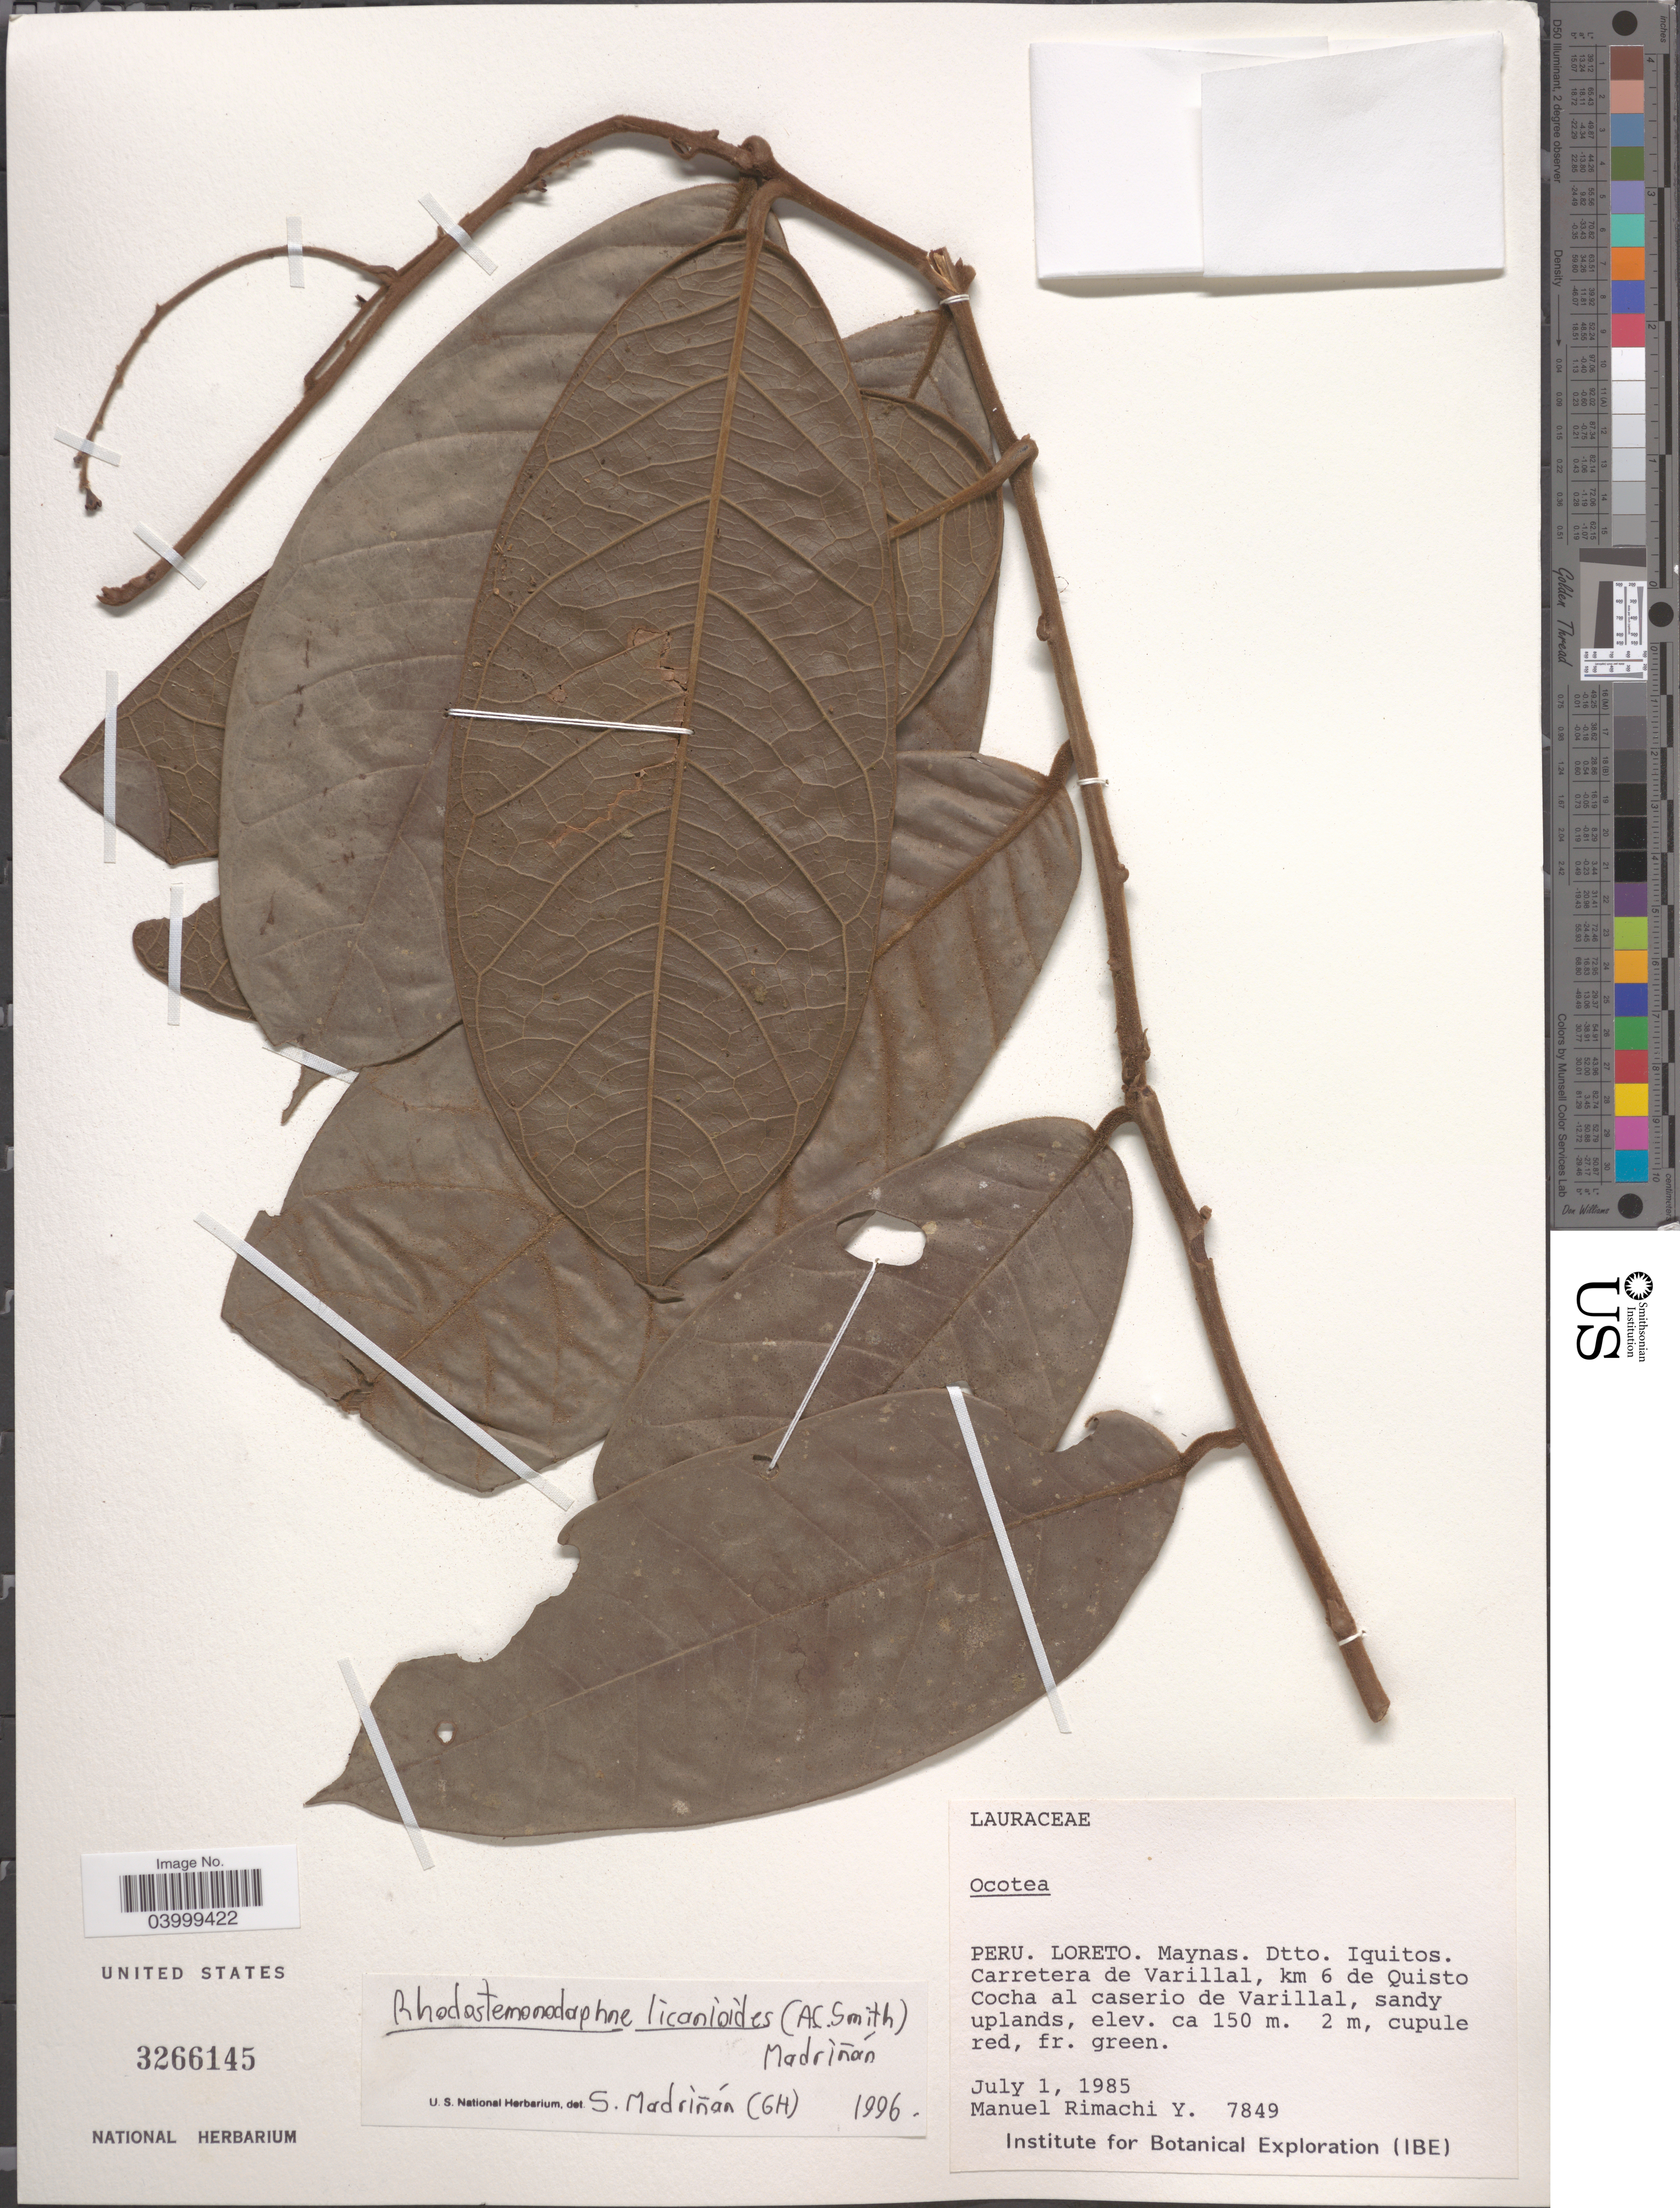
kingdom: Plantae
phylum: Tracheophyta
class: Magnoliopsida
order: Laurales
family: Lauraceae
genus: Rhodostemonodaphne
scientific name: Rhodostemonodaphne licanioides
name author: (A.C. Sm.) Madriñán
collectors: M. Rimachi Y.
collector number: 7849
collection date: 1985-07-01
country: Peru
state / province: Loreto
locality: Maynas. Dtto. Iquitos. Carretera de varillal, km 6 de Quisto Cocha al caserio de Varillal.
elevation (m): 150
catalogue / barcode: US 3266145